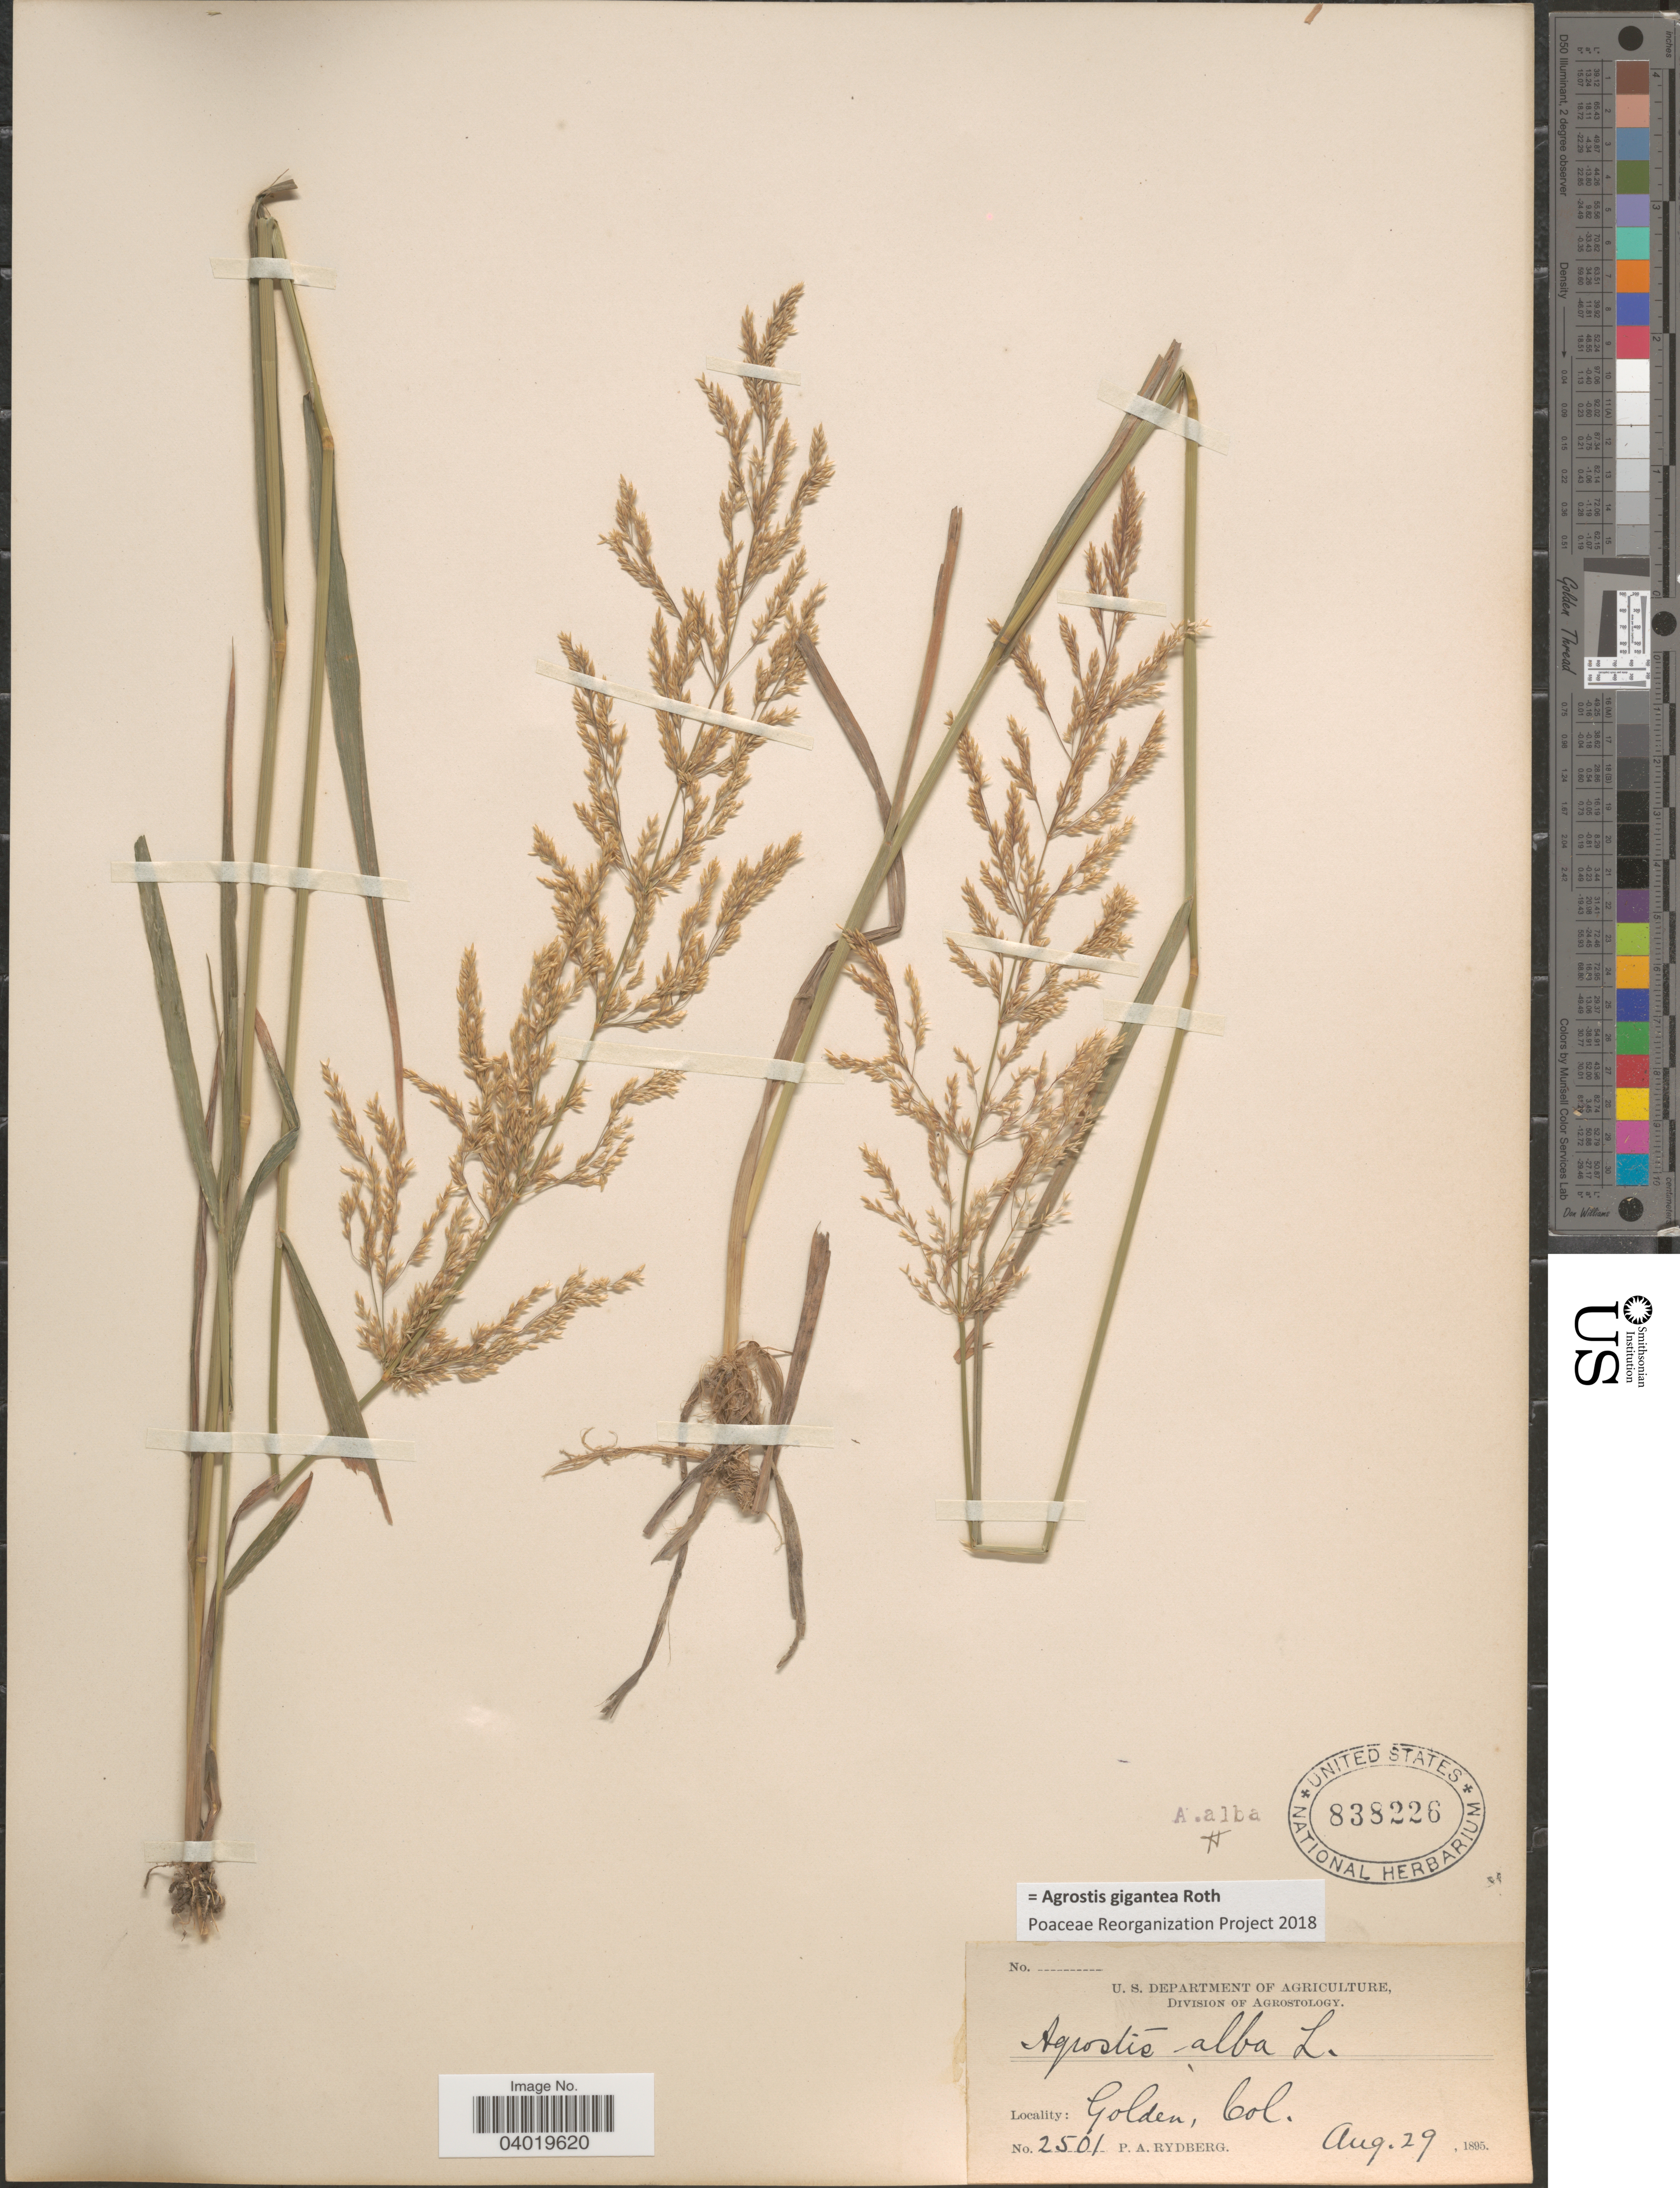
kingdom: Plantae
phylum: Tracheophyta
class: Liliopsida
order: Poales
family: Poaceae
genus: Agrostis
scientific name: Agrostis gigantea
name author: Roth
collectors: P. A. Rydberg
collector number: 2501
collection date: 1895-08-29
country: United States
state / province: Colorado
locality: Golden.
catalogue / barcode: US 838226